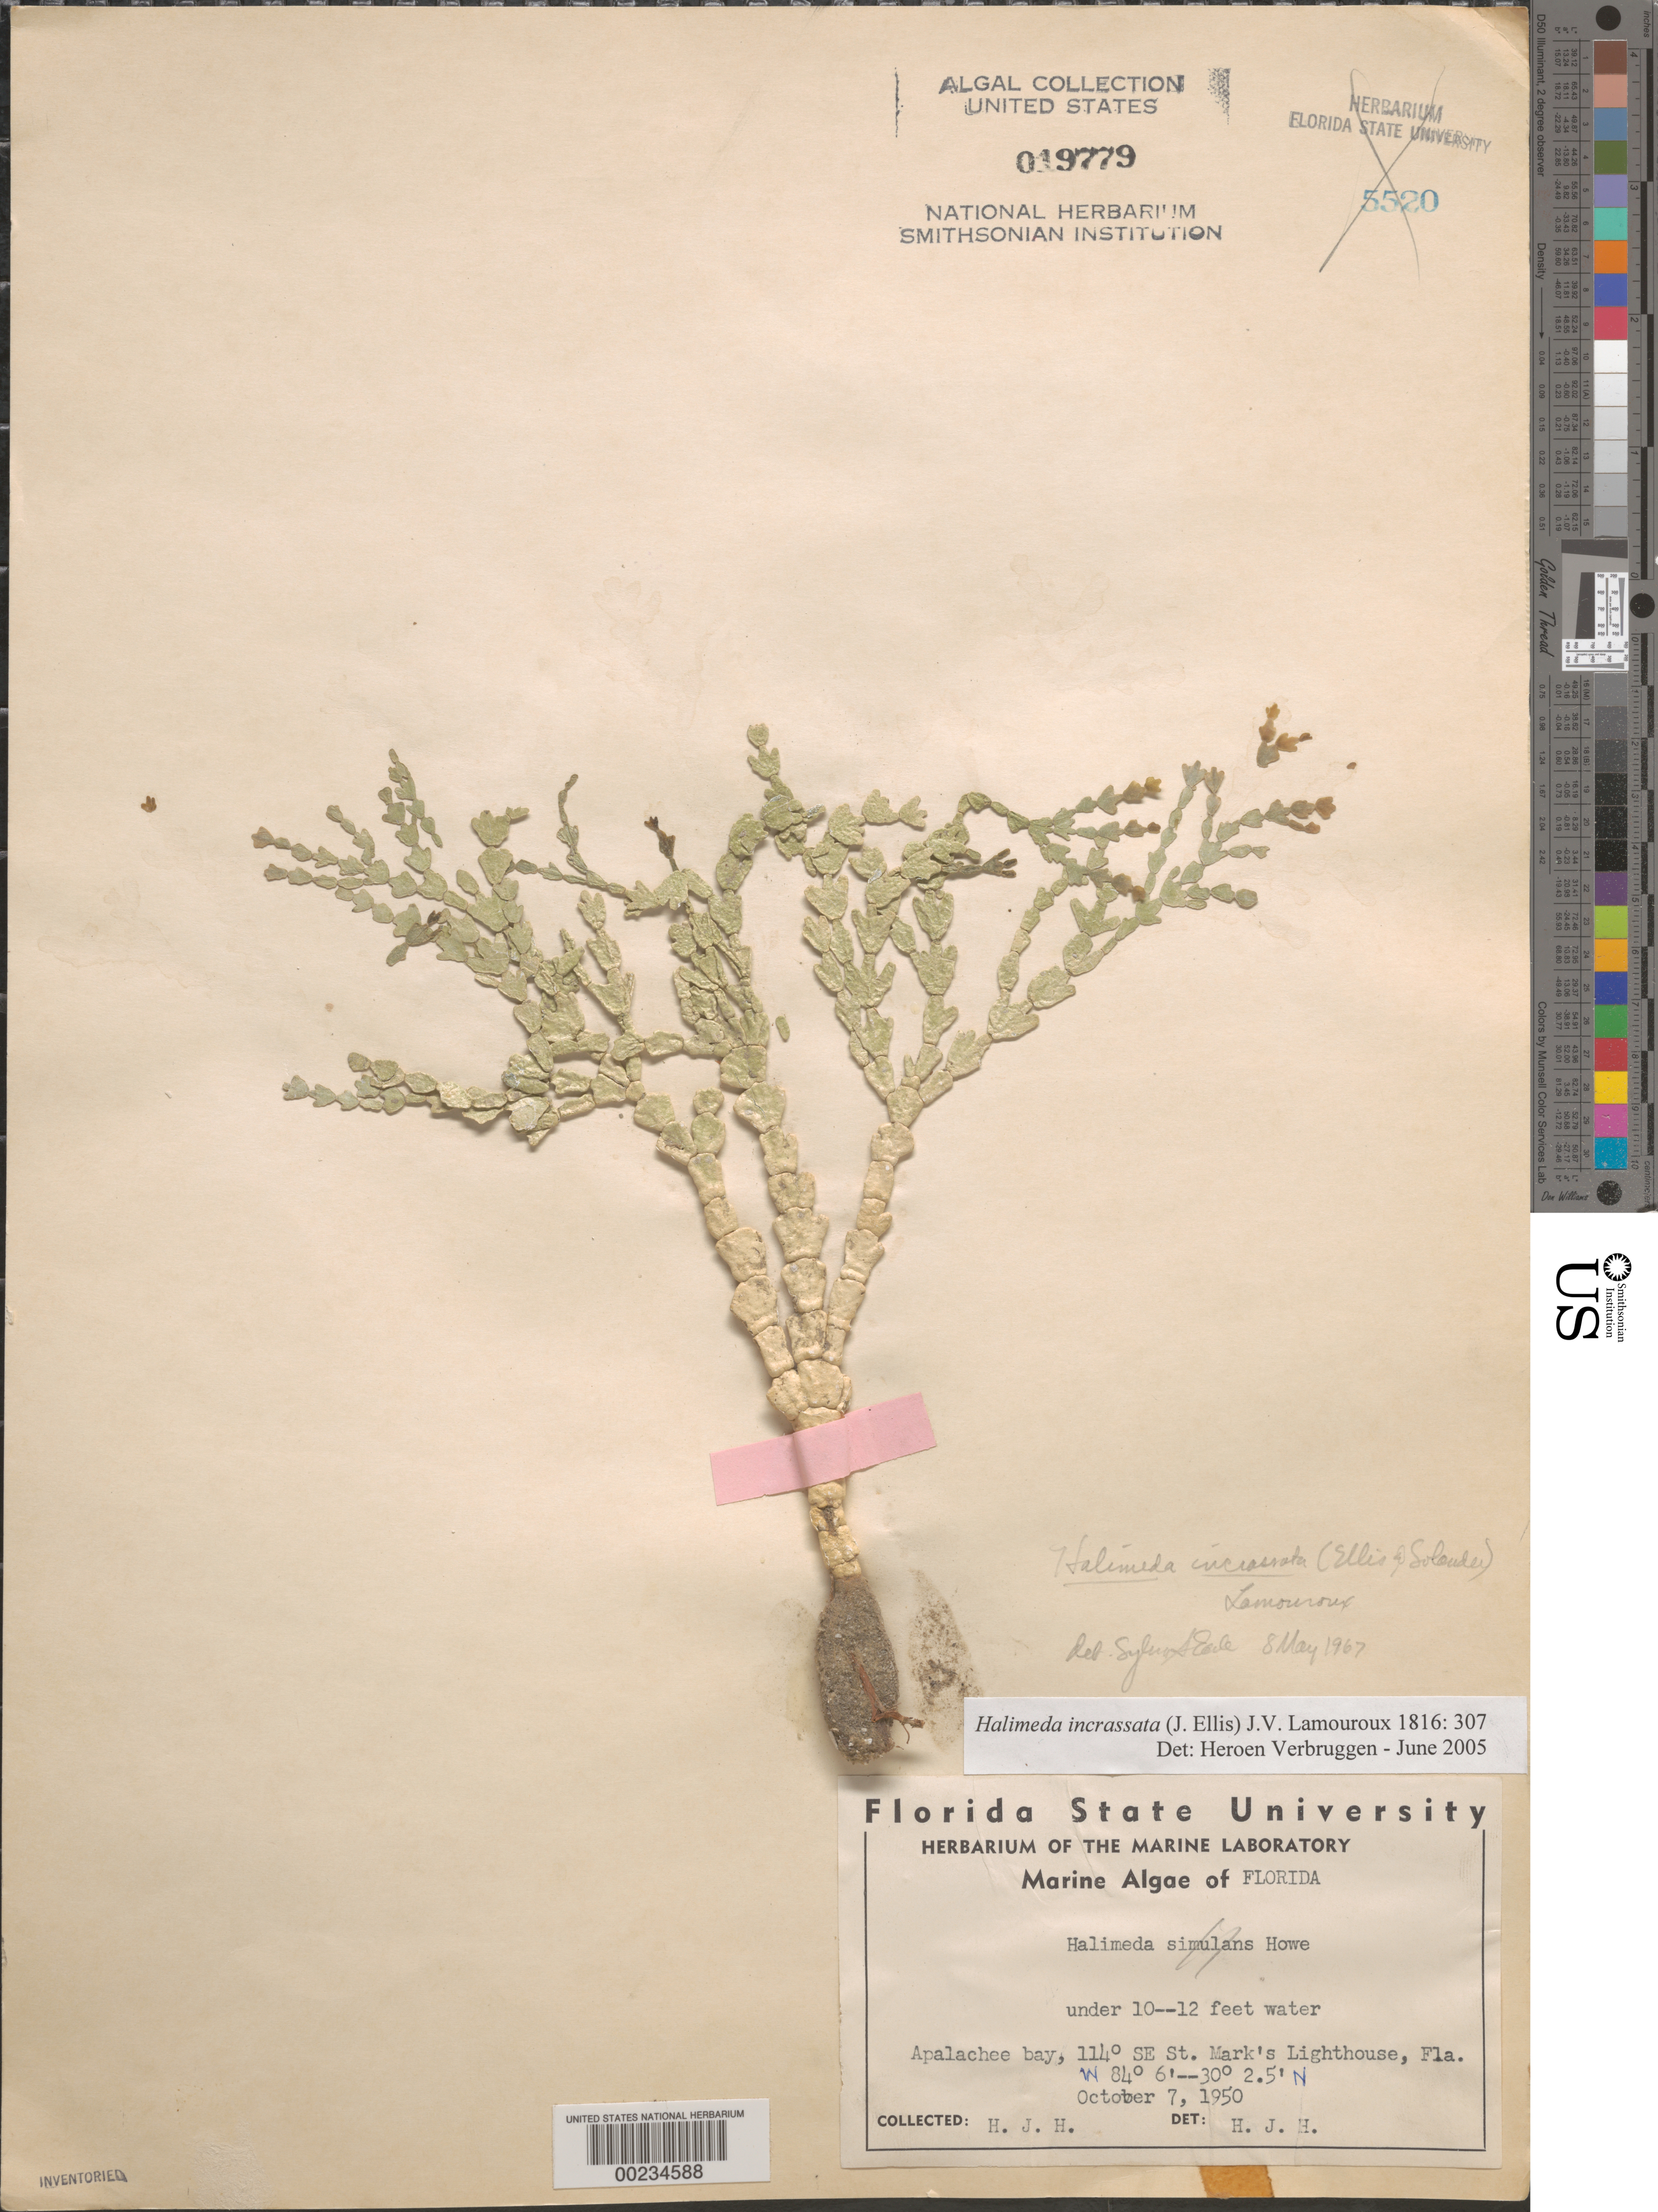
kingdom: Plantae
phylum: Chlorophyta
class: Ulvophyceae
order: Bryopsidales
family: Halimedaceae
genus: Halimeda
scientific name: Halimeda incrassata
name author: (J. Ellis) J.V.Lamouroux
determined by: Earle, S. A.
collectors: H. J. Humm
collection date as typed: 07 Oct 1950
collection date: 1950-10-07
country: United States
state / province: Florida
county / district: Wakulla County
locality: Apalachee Bay, southeast of St. Marks Light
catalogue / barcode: US 19779